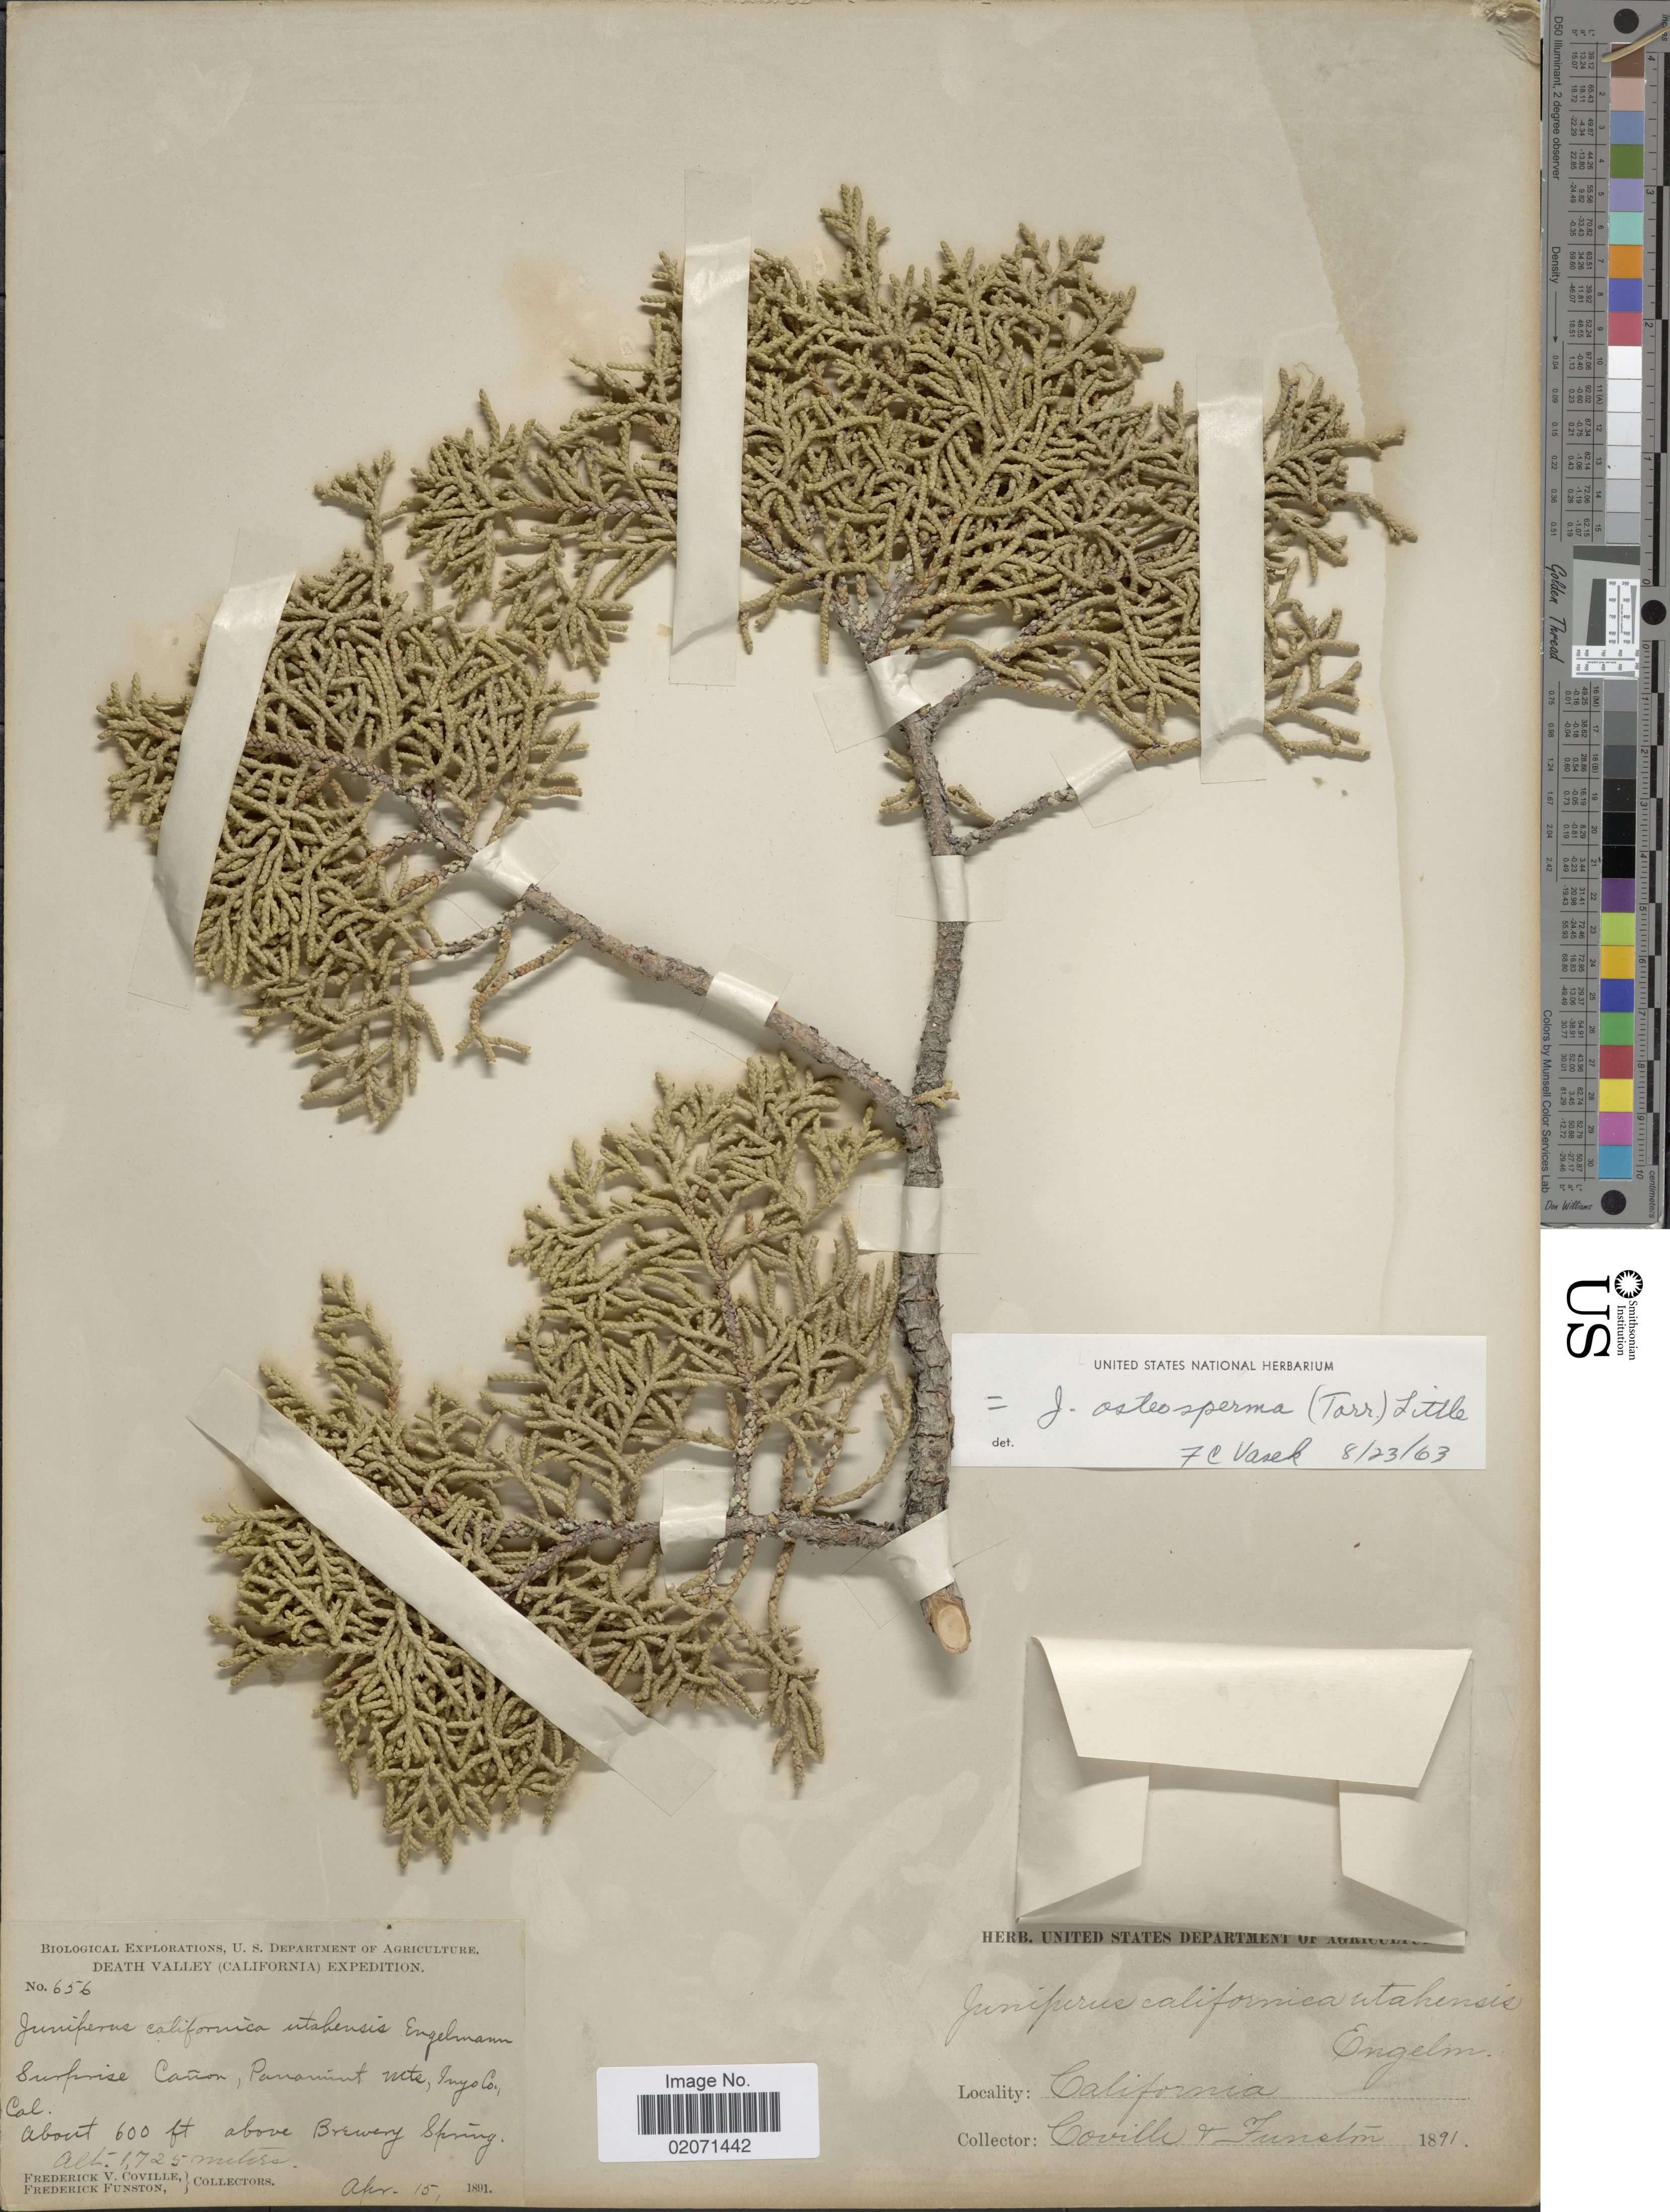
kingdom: Plantae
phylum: Tracheophyta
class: Pinopsida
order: Pinales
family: Cupressaceae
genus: Juniperus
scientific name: Juniperus osteosperma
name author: (Torr.) Little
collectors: F. V. Coville & F. Funston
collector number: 656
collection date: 1891-04-15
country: United States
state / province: California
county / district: Inyo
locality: Death Valley. Surprise Canon, Panamint Mts, Inyo Co., Cal. about 600 ft above Brewery Spring.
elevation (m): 1725